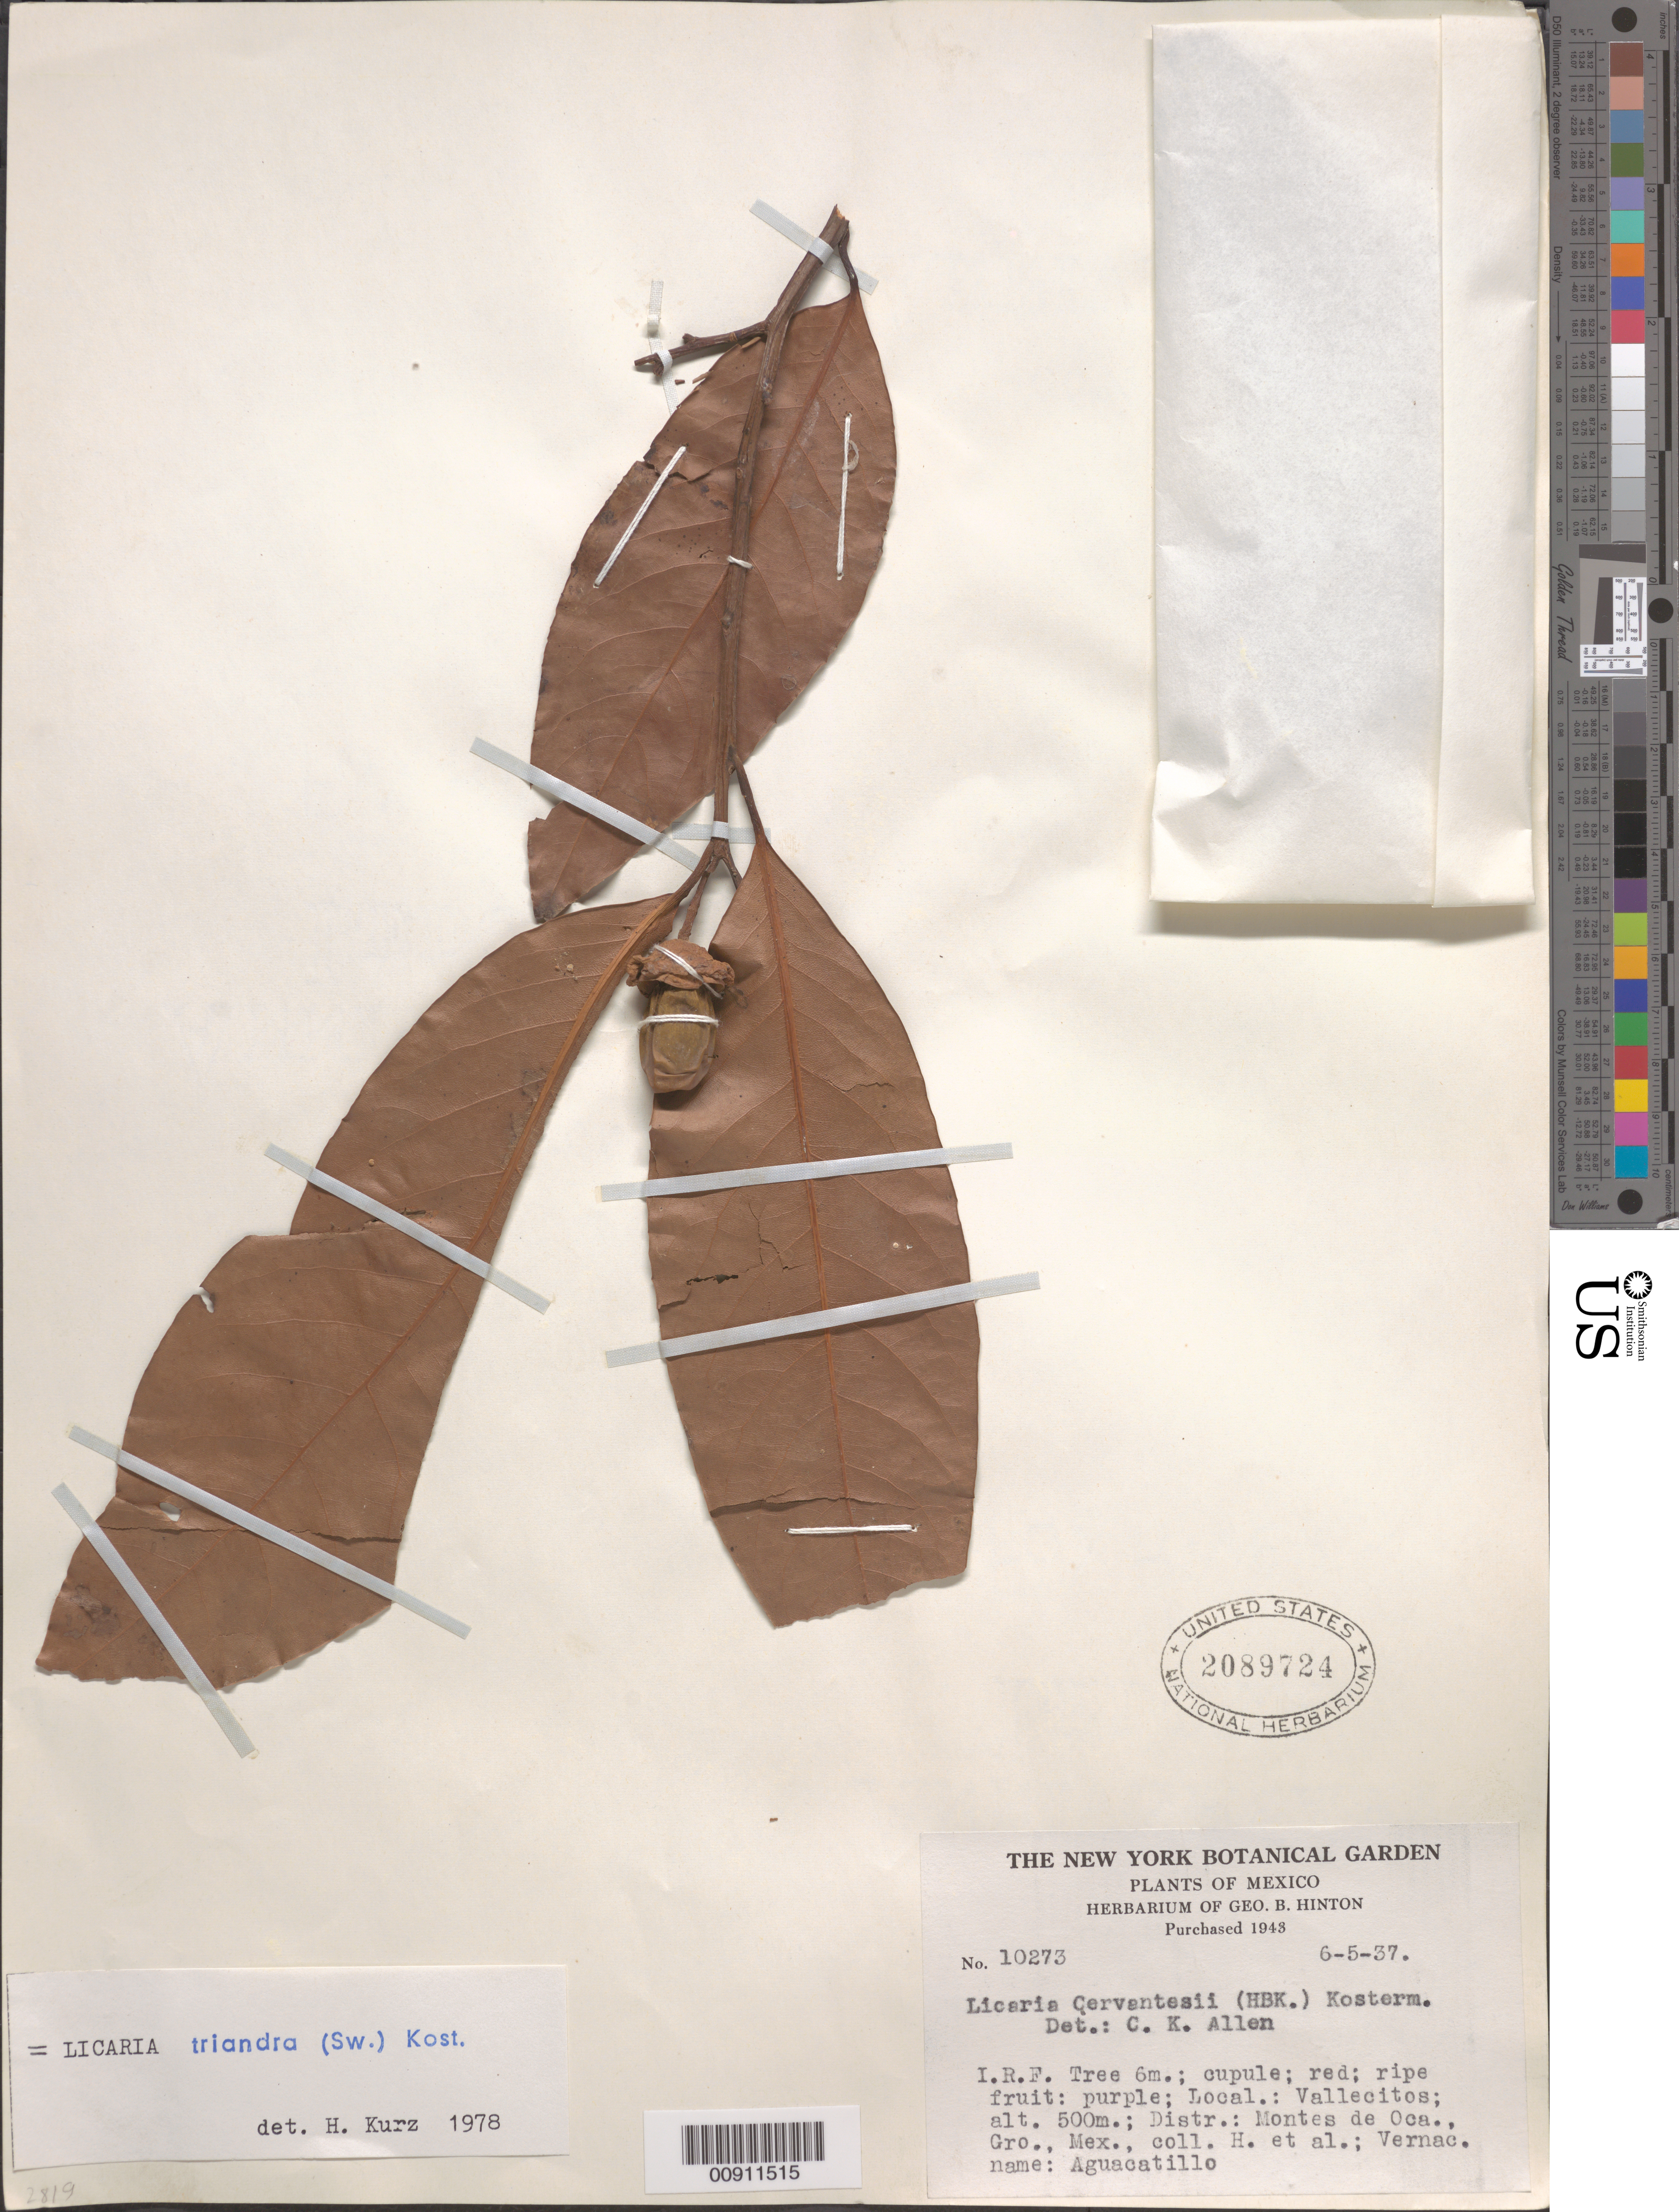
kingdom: Plantae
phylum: Tracheophyta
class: Magnoliopsida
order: Laurales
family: Lauraceae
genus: Licaria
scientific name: Licaria triandra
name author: (Sw.) Kosterm.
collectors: G. B. Hinton & et al.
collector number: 10273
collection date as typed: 05 Jun 1937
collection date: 1937-06-05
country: Mexico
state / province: Guerrero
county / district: Montes de Oca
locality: Vallecitos; Distr.:Montes de Oca., Guerrero.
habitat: I.R.F.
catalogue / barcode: US 2089724